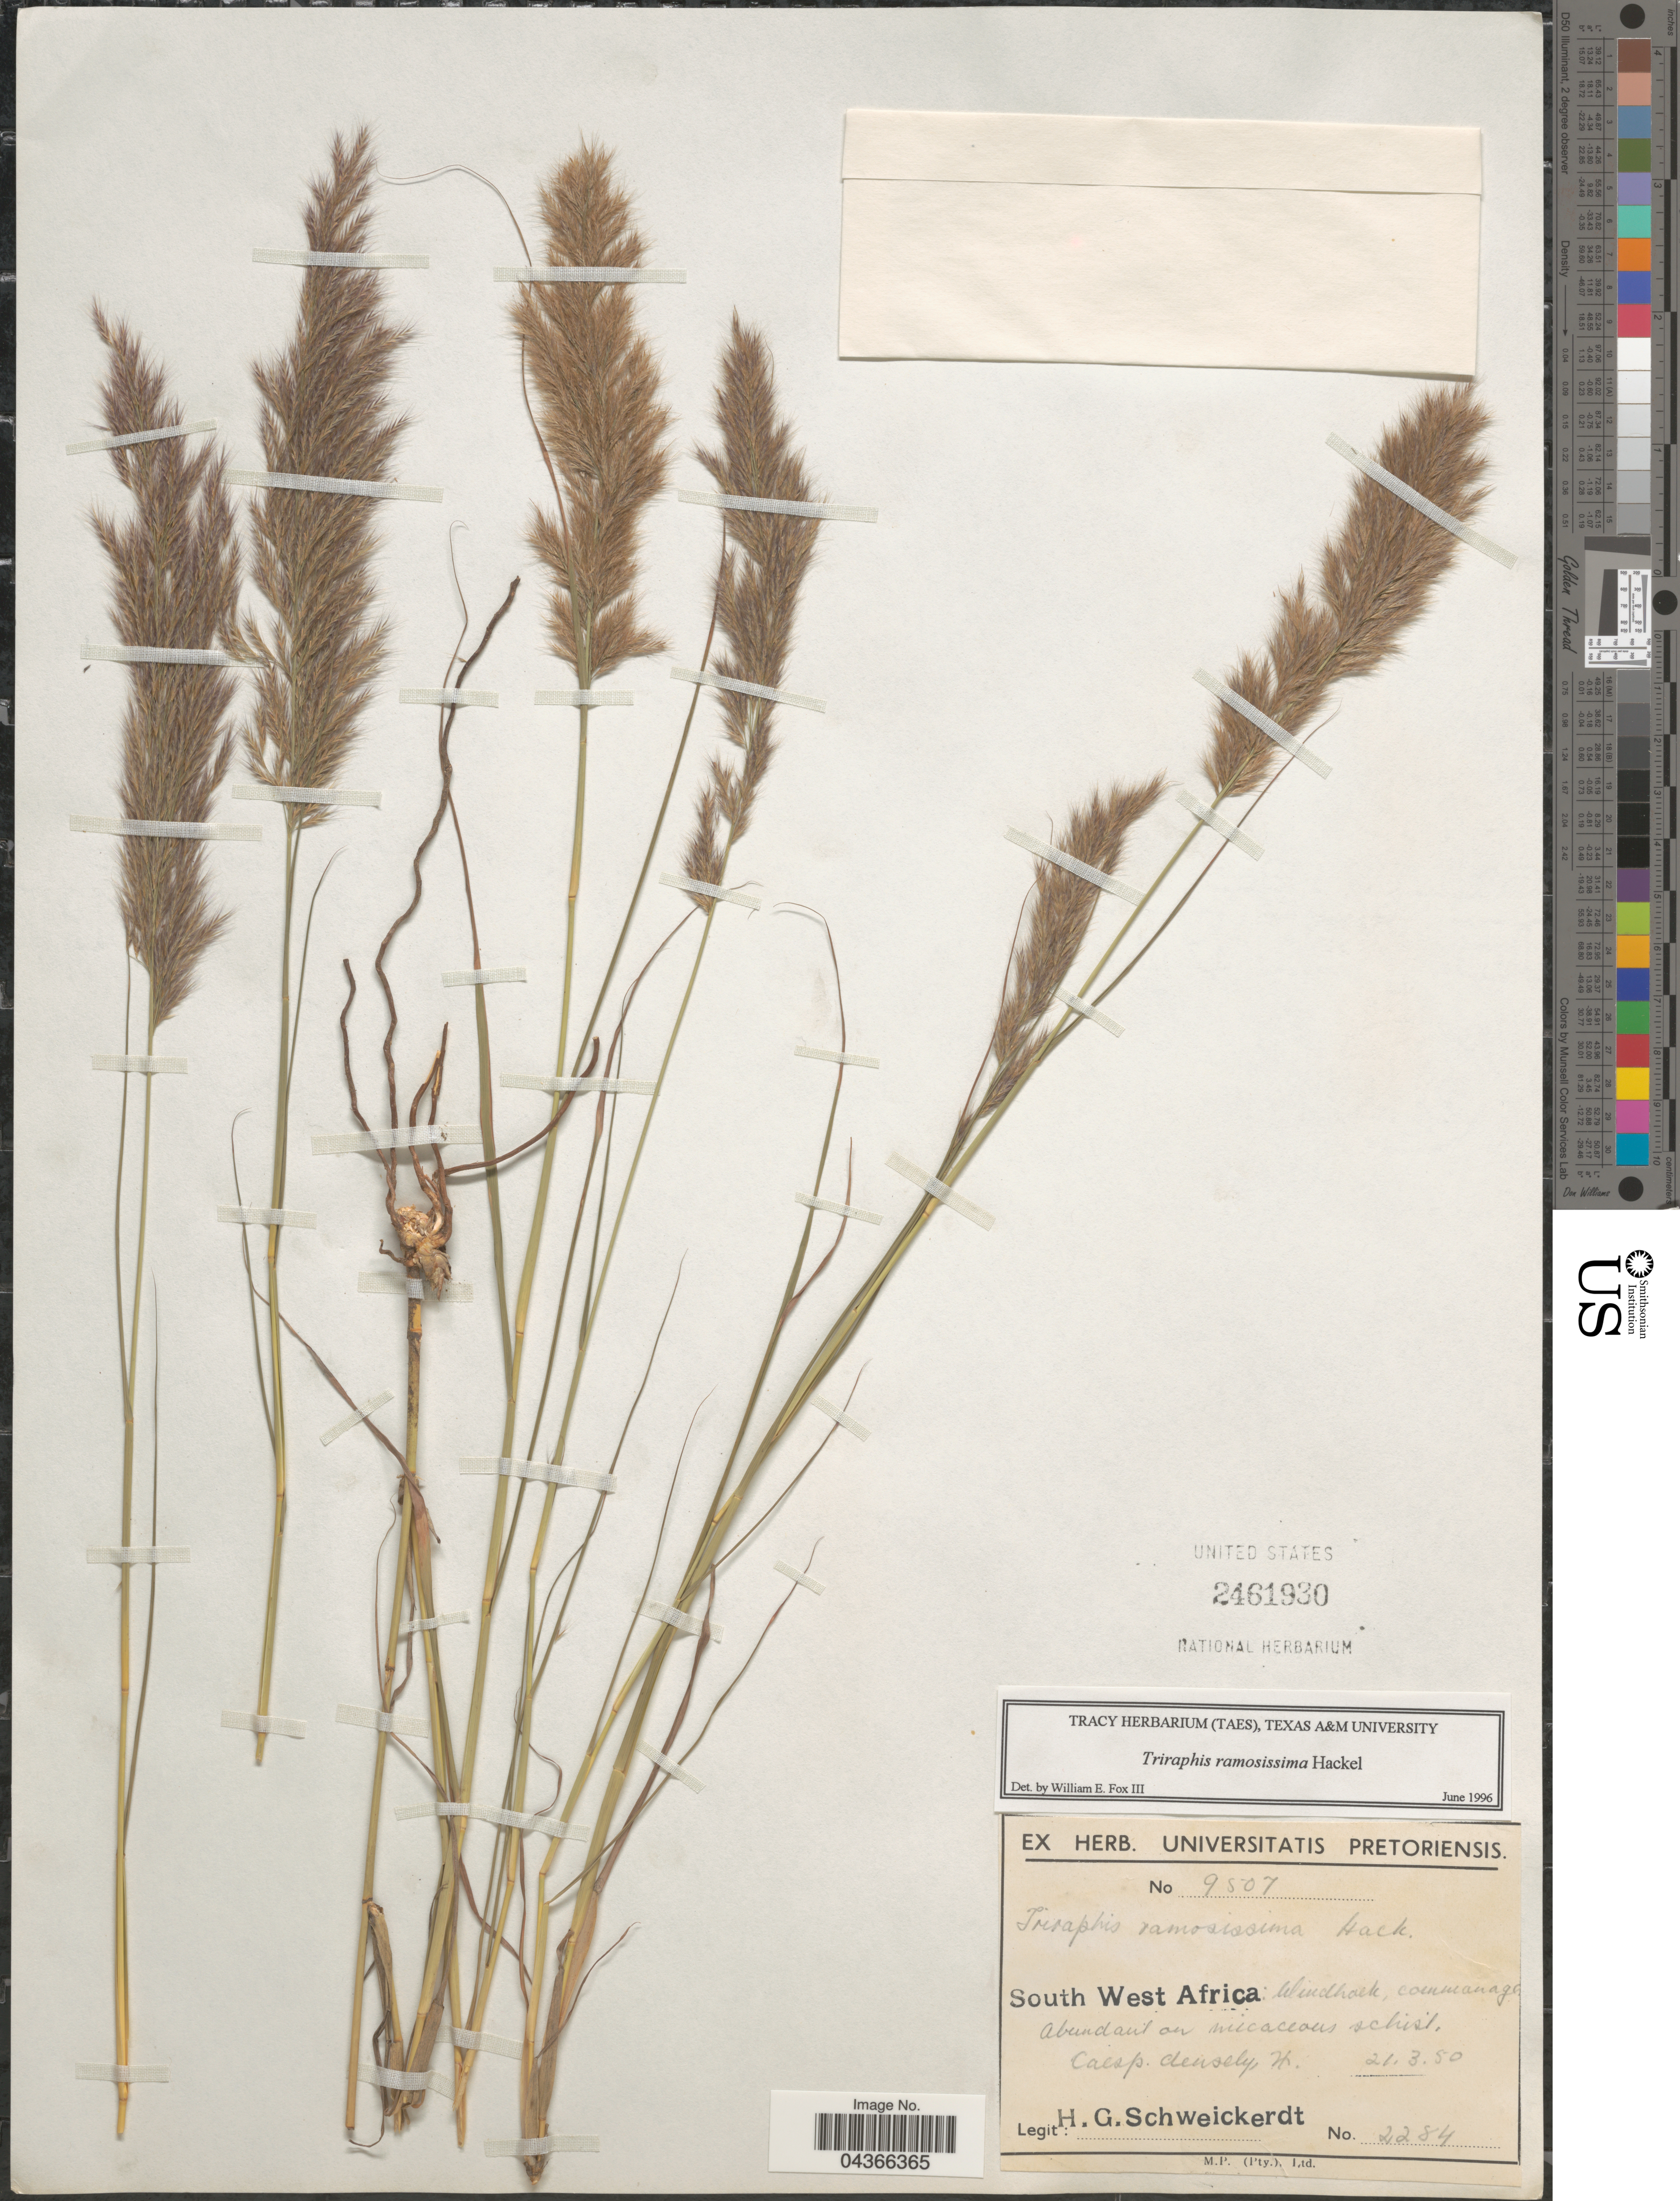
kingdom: Plantae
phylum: Tracheophyta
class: Liliopsida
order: Poales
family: Poaceae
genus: Triraphis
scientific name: Triraphis ramosissima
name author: Hack.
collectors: H. Schweickerdt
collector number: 2284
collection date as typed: Transcribed d/m/y: 21/3/50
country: Namibia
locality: South West Africa: Windhoek, commonage.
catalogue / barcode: US 2461930